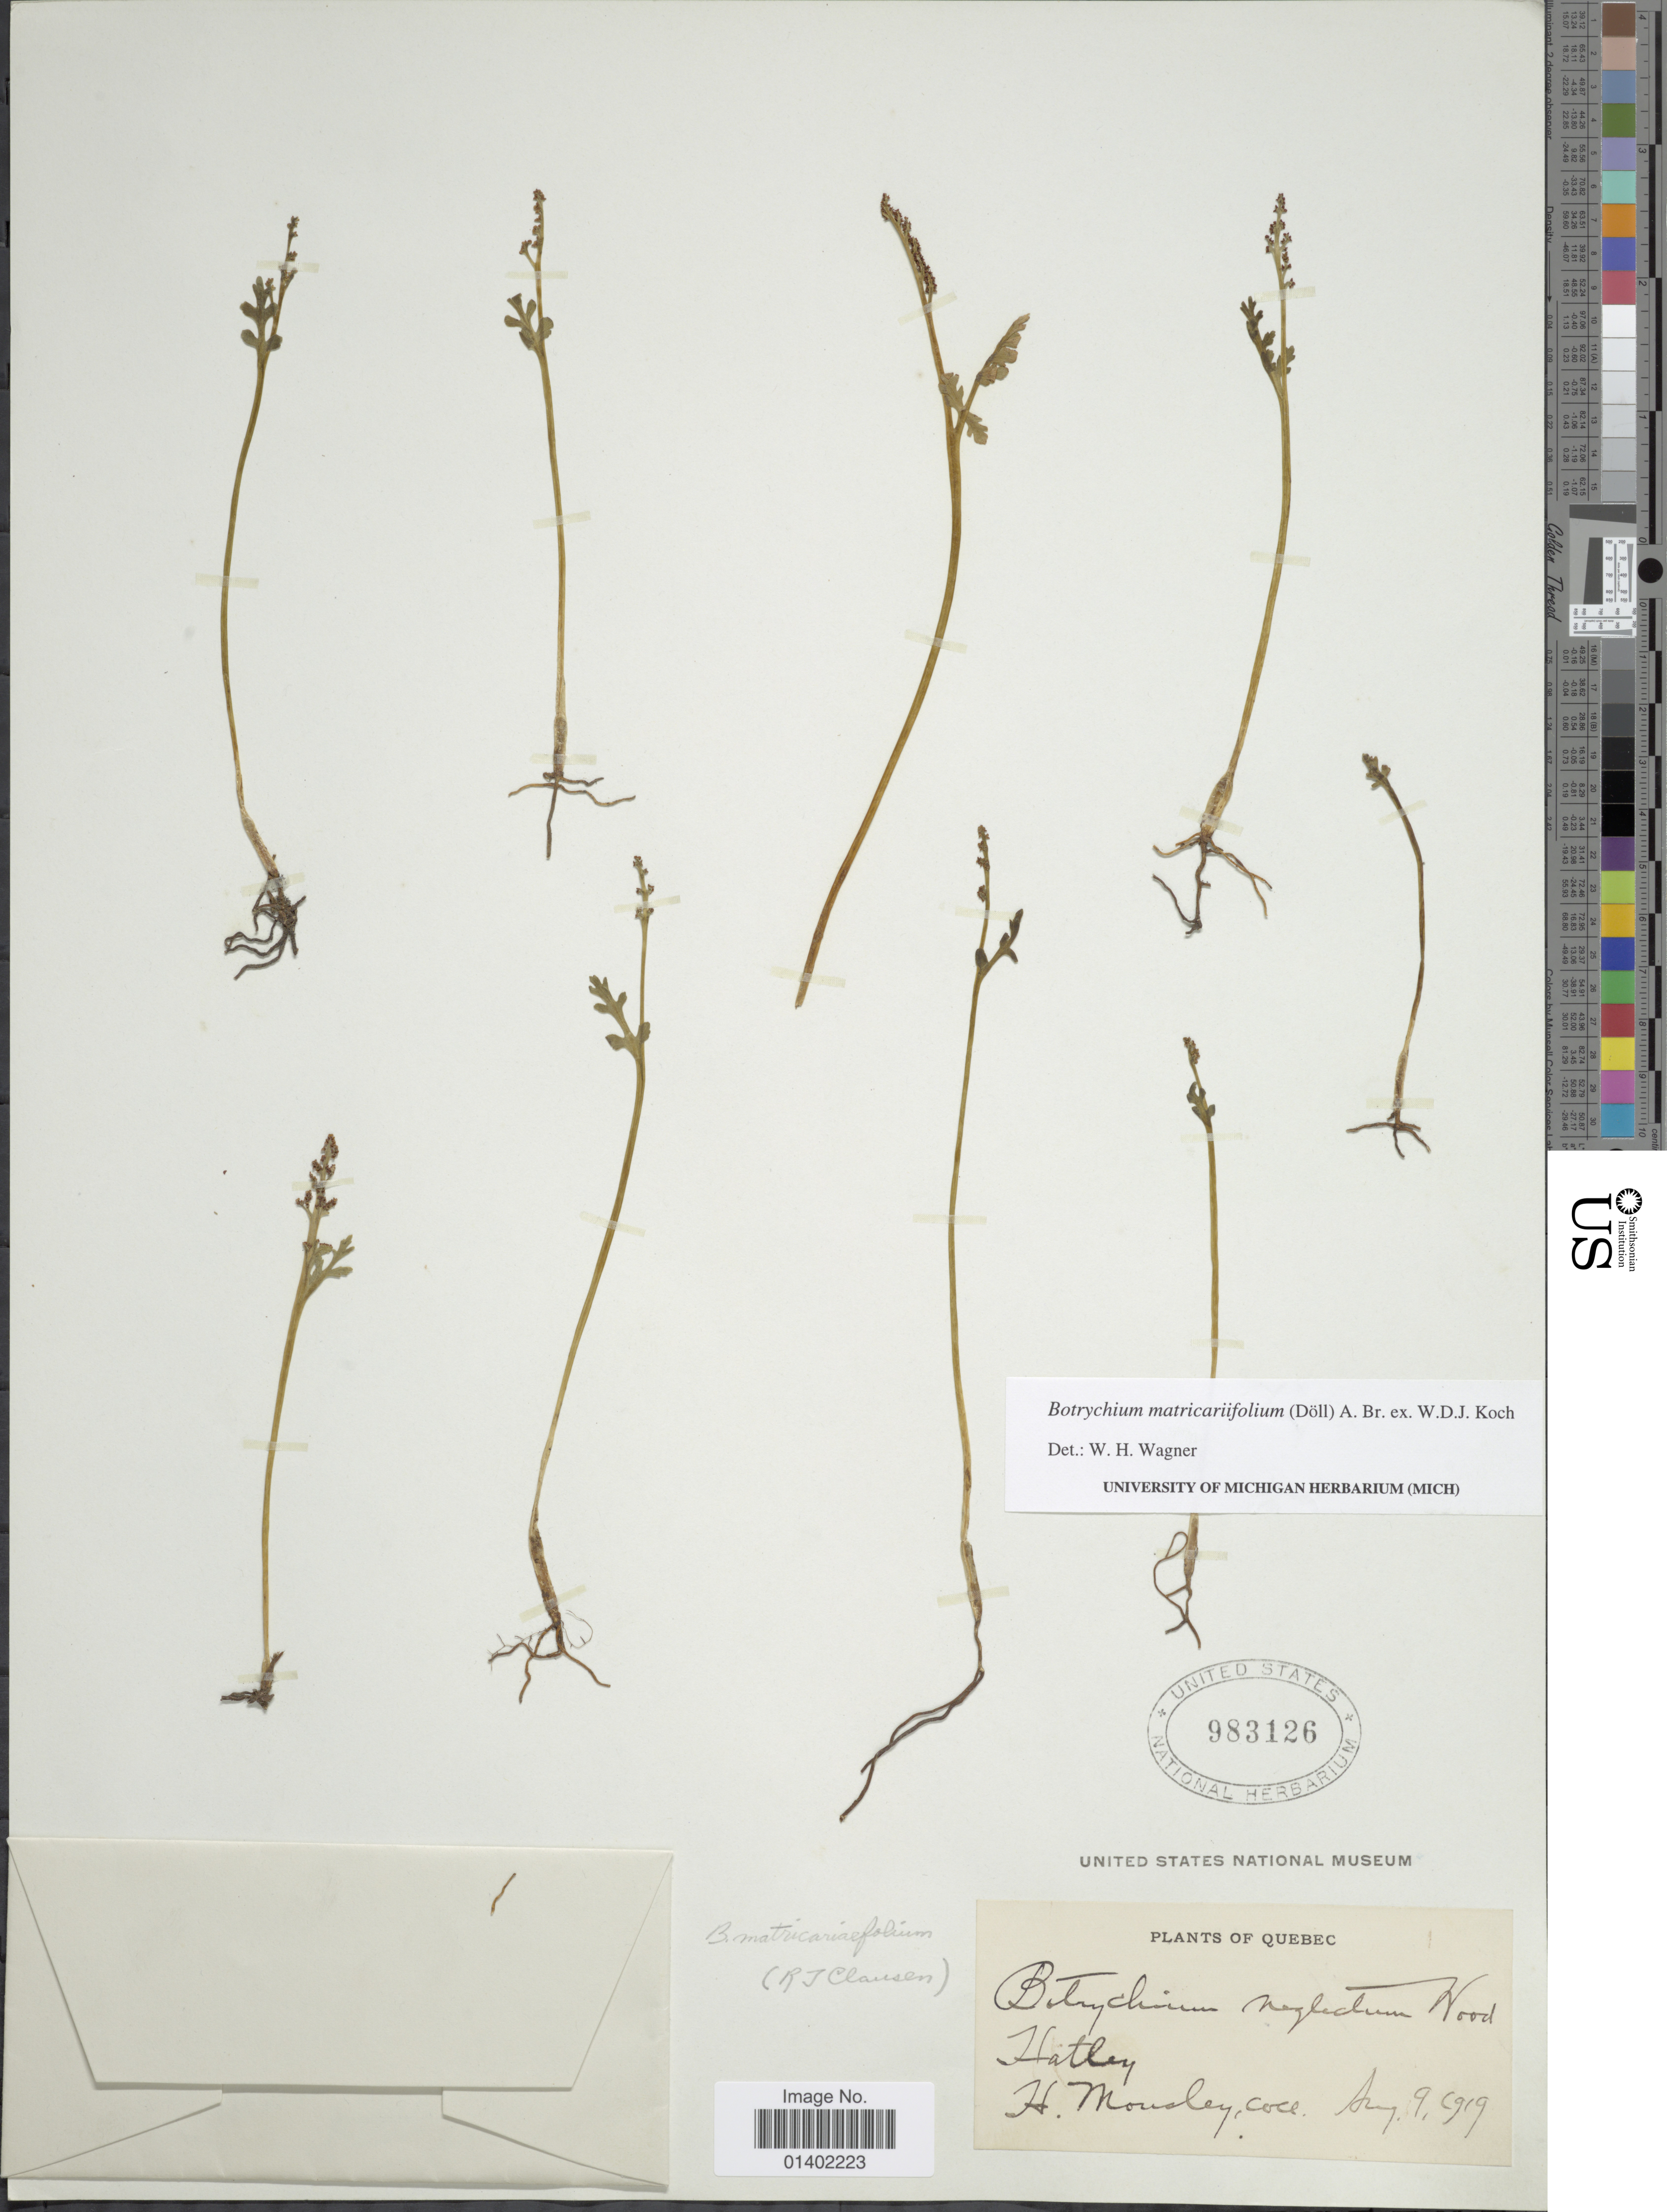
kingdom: Plantae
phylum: Tracheophyta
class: Polypodiopsida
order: Ophioglossales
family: Ophioglossaceae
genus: Botrychium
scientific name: Botrychium matricariifolium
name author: (A. Braun ex Dowell) A. Braun ex Koch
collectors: H. Monsley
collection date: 1919-08-09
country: Canada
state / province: Quebec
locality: Plants of Quebec, Hatley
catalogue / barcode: US 983126